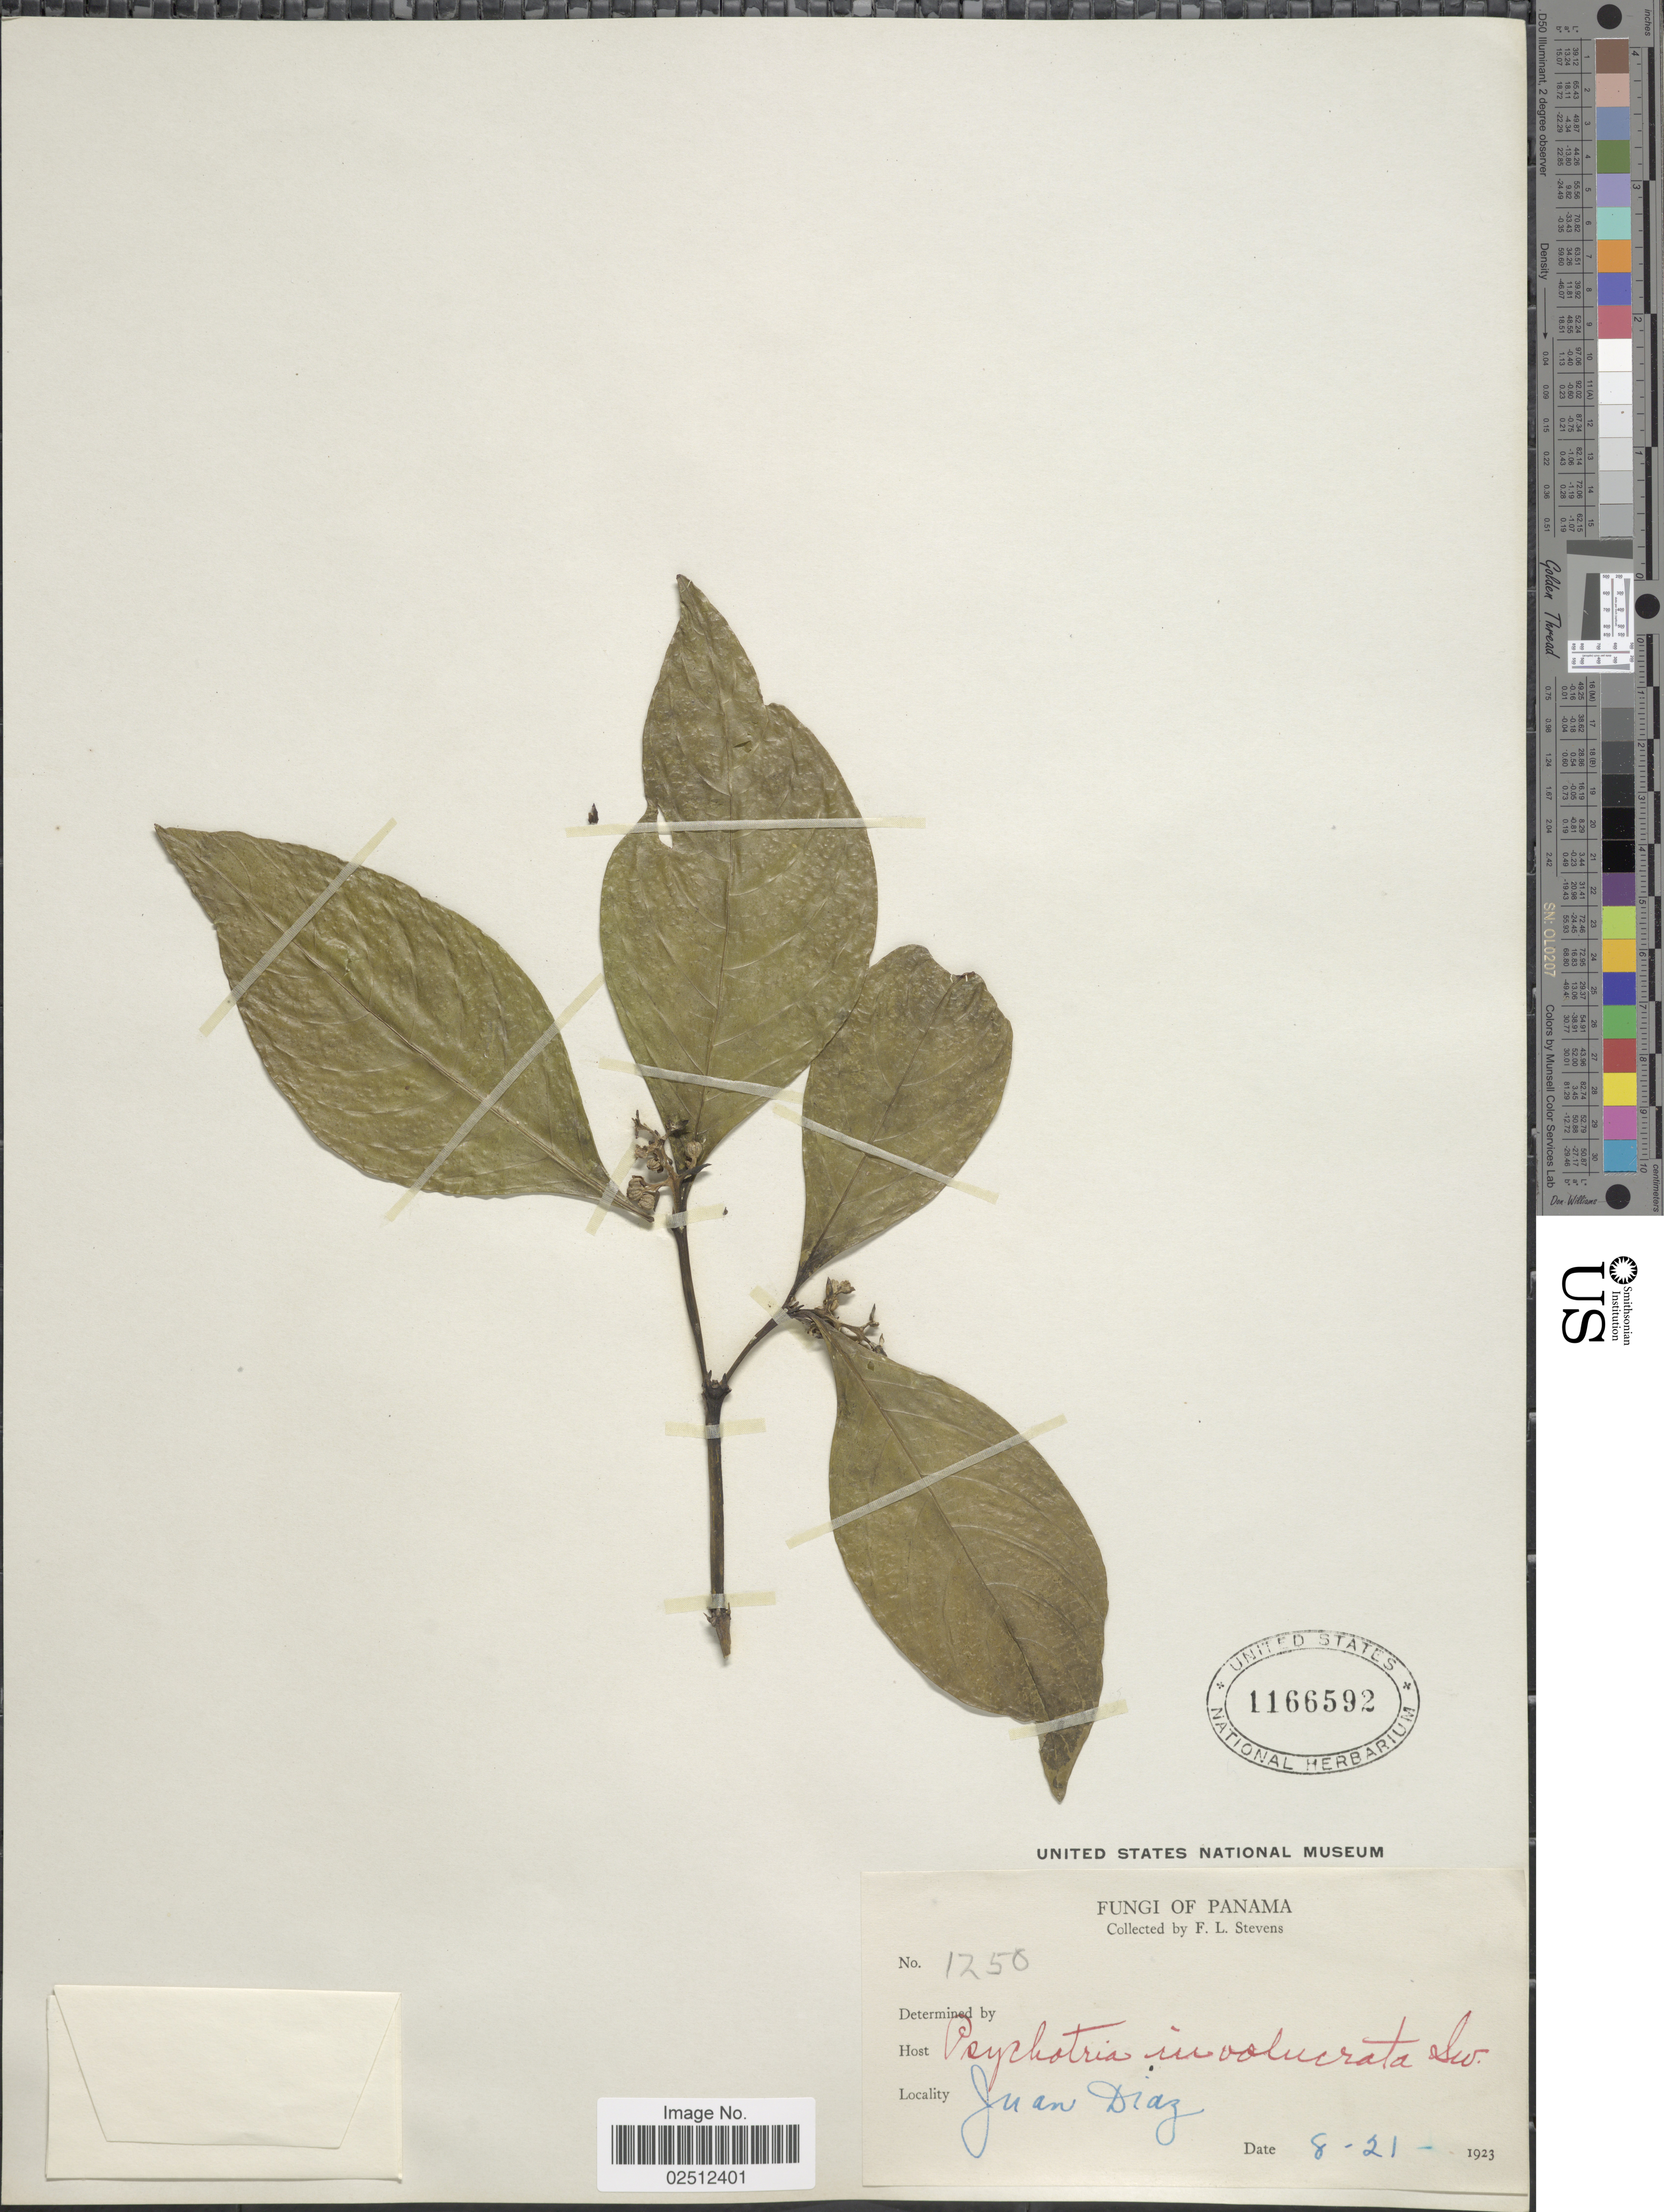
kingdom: Plantae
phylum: Tracheophyta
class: Magnoliopsida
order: Gentianales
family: Rubiaceae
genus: Psychotria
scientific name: Psychotria involucrata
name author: Sw.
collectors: F. L. Stevens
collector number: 1250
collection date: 1923-08-21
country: Panama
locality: Juan Diaz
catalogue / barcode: US 1166592